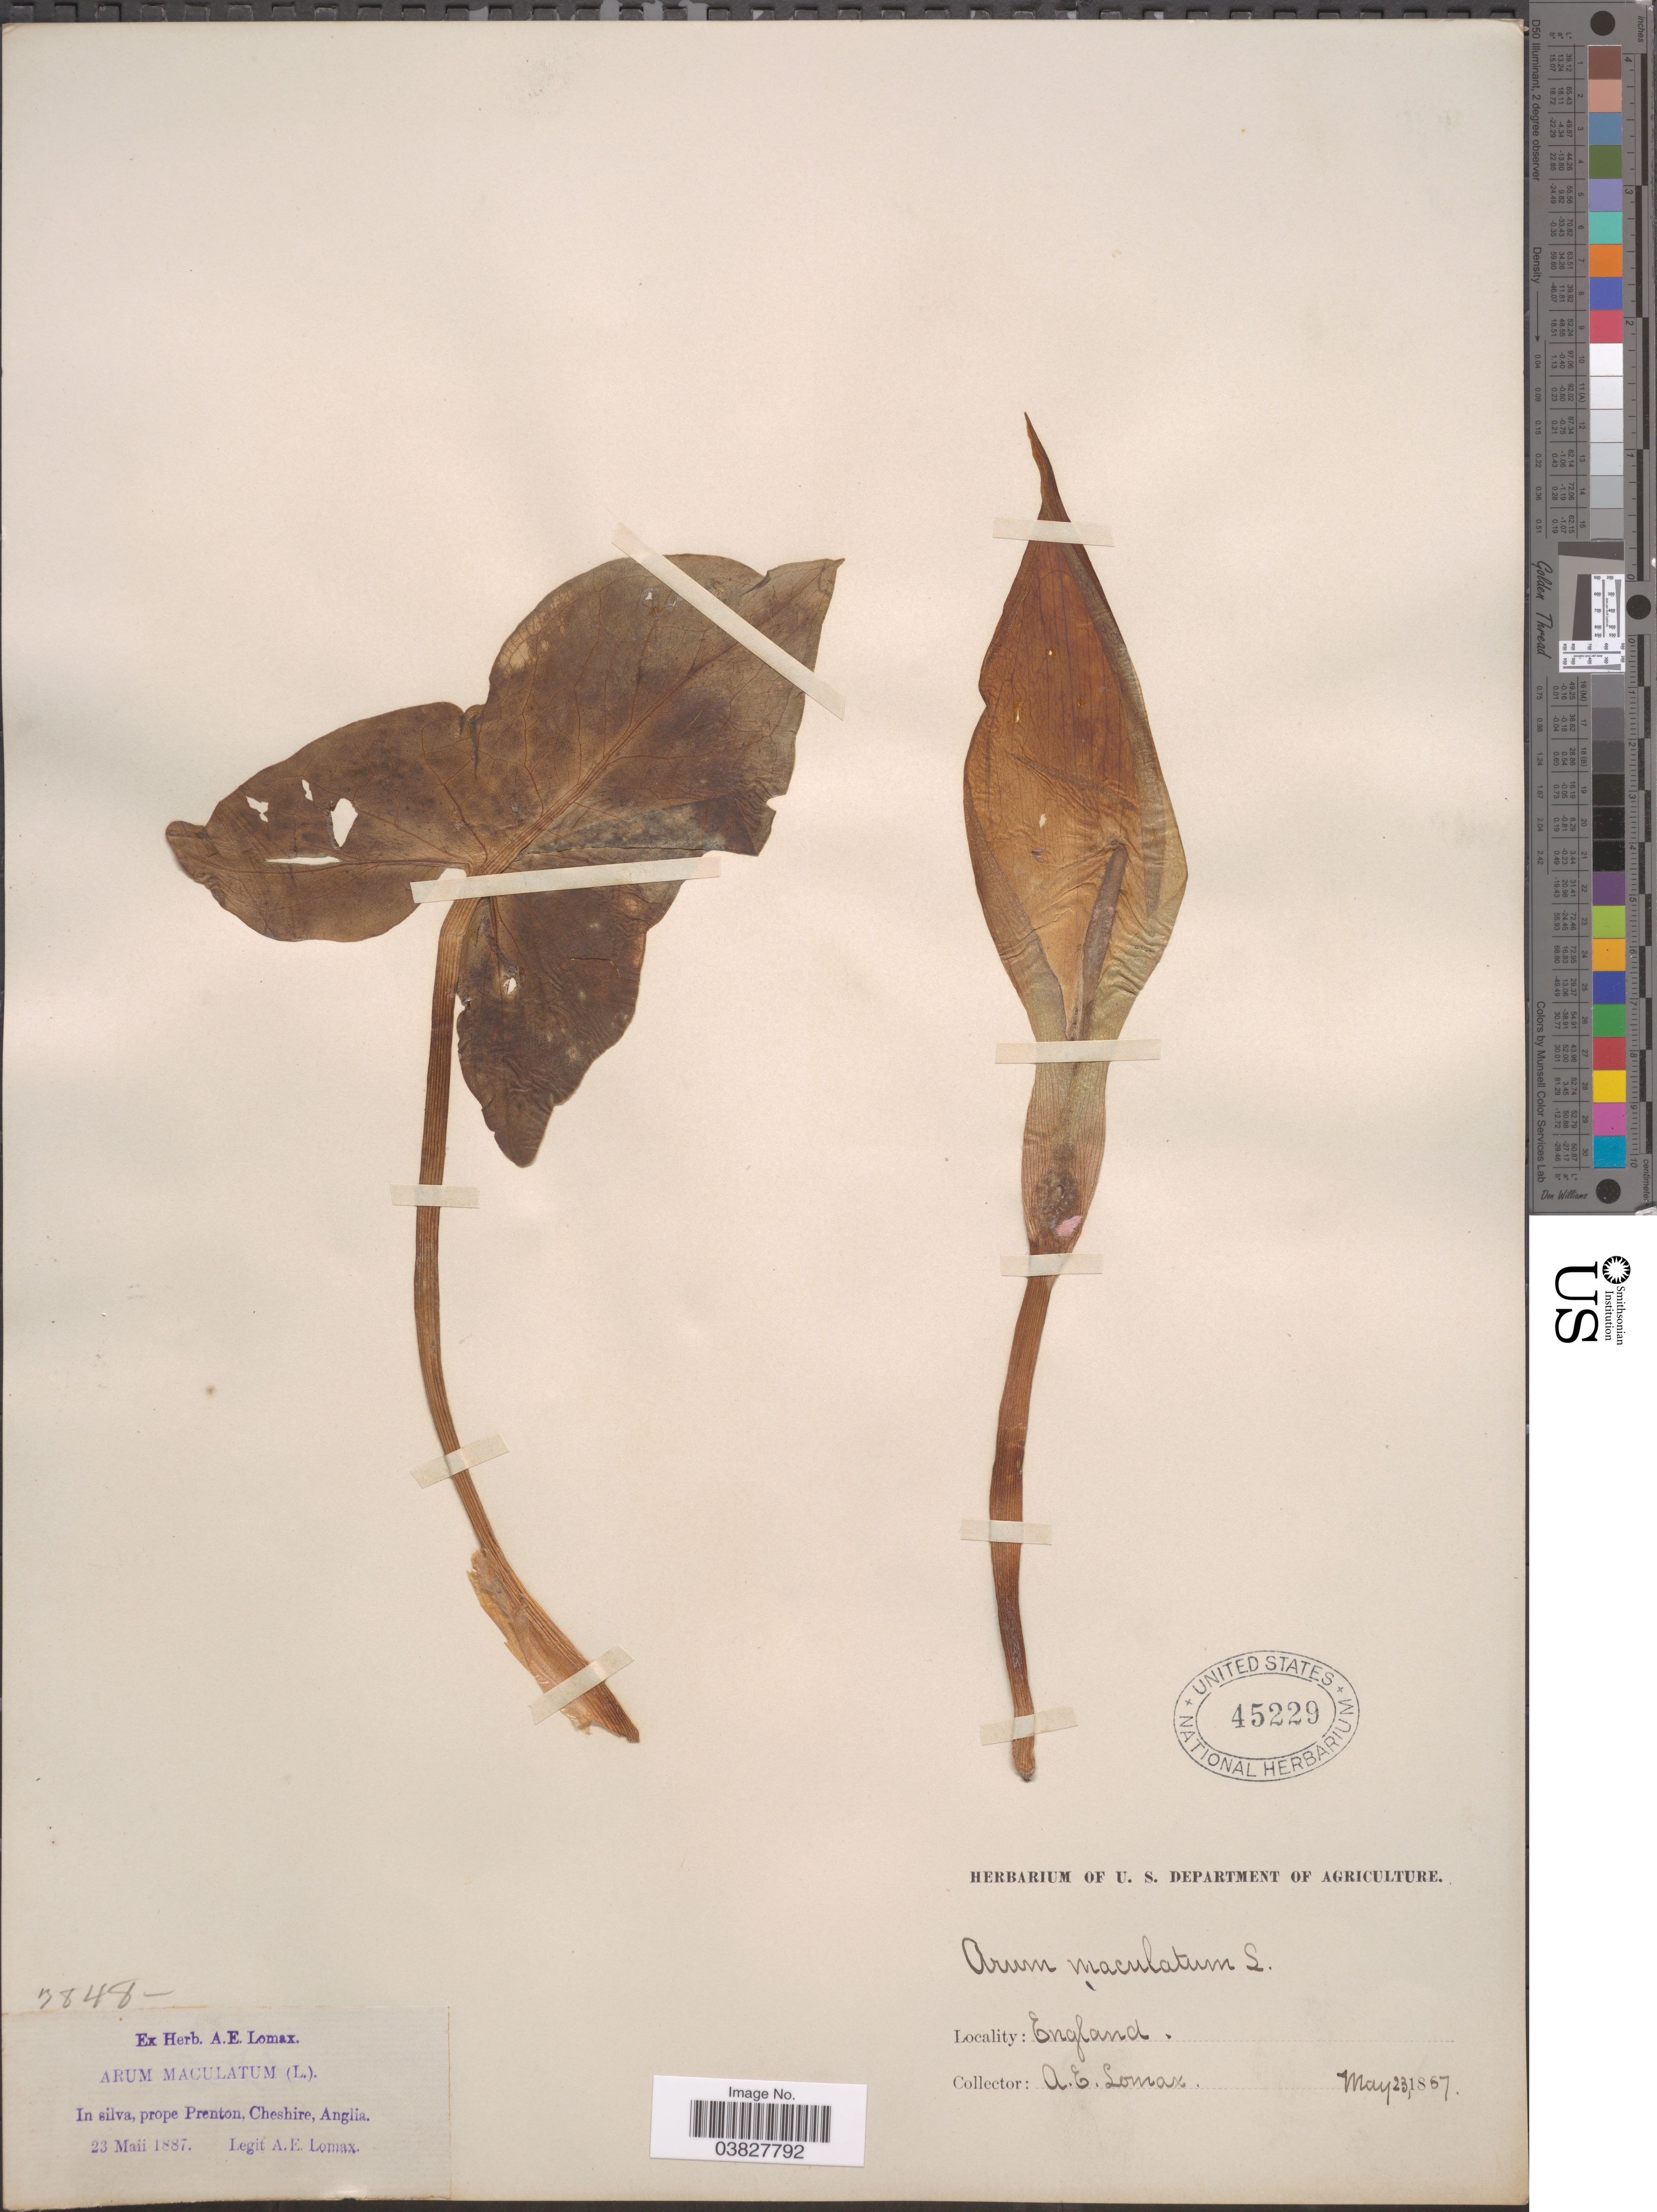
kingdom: Plantae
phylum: Tracheophyta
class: Liliopsida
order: Alismatales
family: Araceae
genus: Arum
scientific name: Arum maculatum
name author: L.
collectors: A. Lomax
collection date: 1887-05-23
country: United Kingdom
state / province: England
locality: In silva, prope Prenton, Cheshire, Anglia.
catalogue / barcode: US 45229